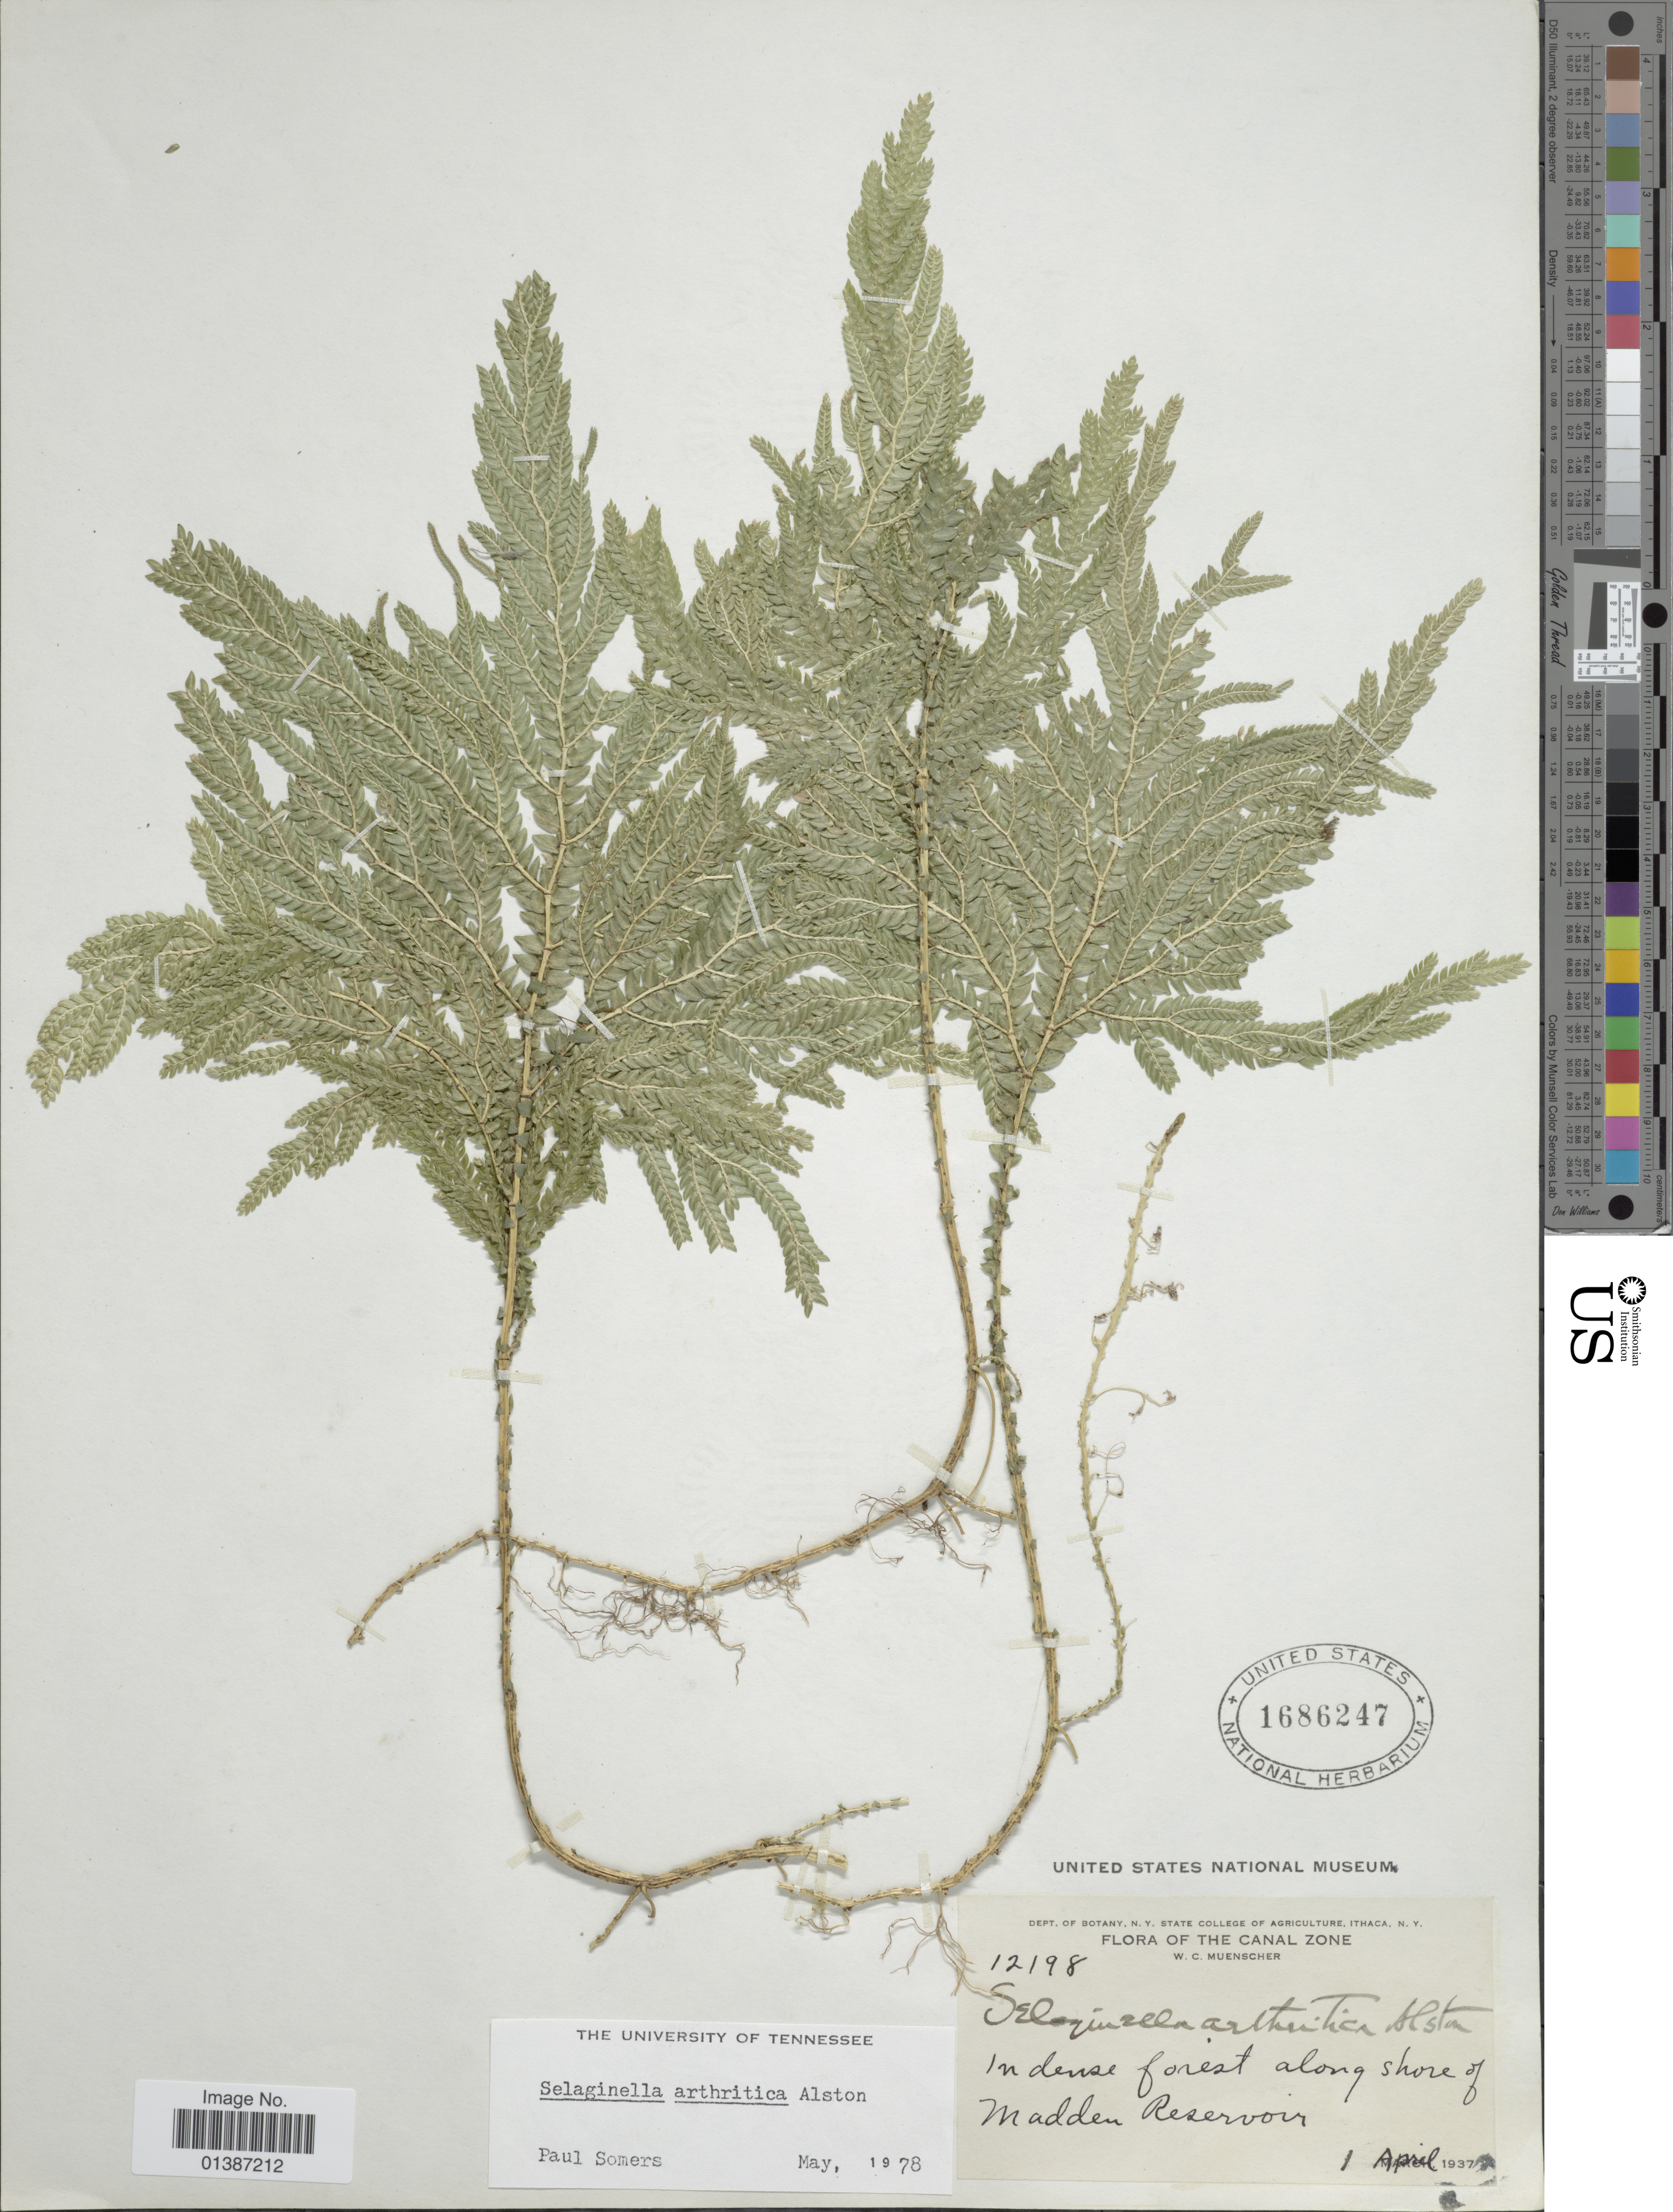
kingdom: Plantae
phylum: Tracheophyta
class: Lycopodiopsida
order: Selaginellales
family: Selaginellaceae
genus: Selaginella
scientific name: Selaginella arthritica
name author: Alston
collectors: W. Muencher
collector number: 12198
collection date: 1937-04-01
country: Panama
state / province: Colón / Panamá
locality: Canal Zone. In dense forest along shore of Madden Reservoir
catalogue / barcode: US 1686247